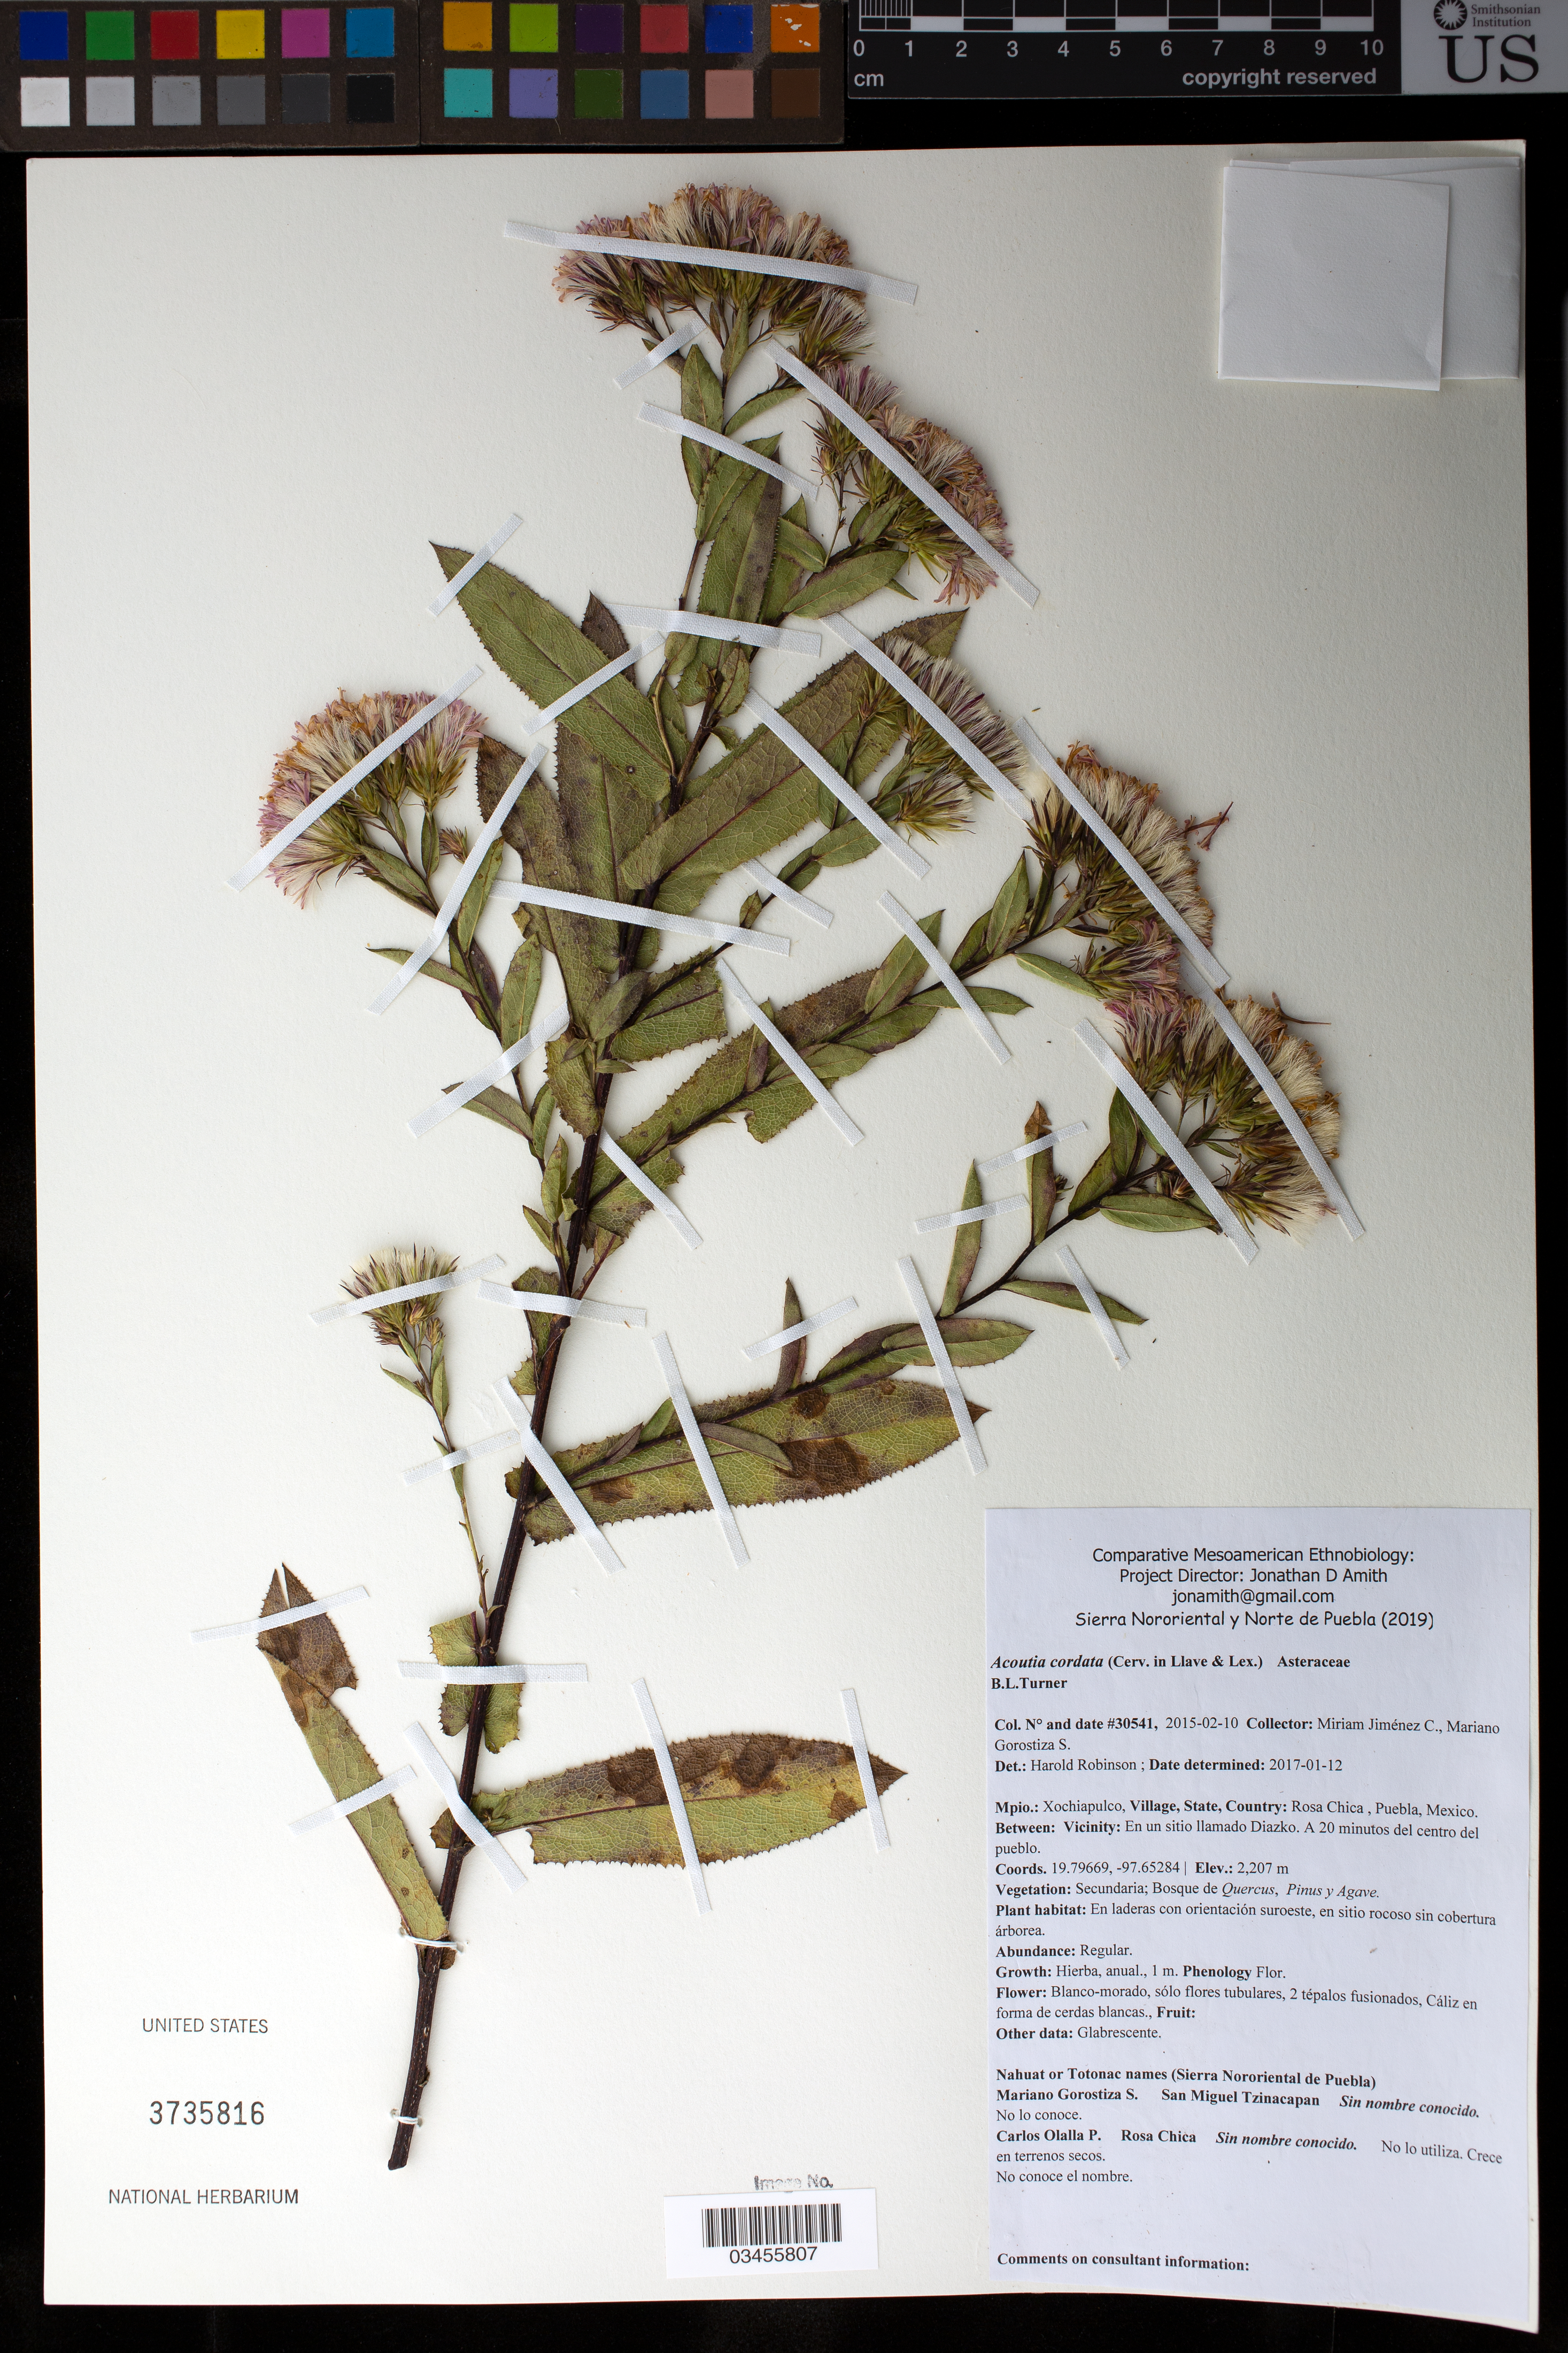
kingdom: Plantae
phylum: Tracheophyta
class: Magnoliopsida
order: Asterales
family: Asteraceae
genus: Acourtia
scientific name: Acourtia cordata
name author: (Cerv.) B.L. Turner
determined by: Robinson, Harold E., (US)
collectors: M. Jiménez Chimil & M. Gorostiza S.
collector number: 30541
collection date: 2015-02-10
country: México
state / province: Puebla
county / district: Xochiapulco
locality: PUEBLO: Rosa Chica; LOCALIDAD EXACTA: En un sitio llamado Diazko. A 20 minutos del centro del pueblo.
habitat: Bosque de Quercus, Pinus y Agave | En laderas con orientación suroeste, en sitio rocoso sin cobertura árborea.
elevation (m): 2207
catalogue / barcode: US 3735816